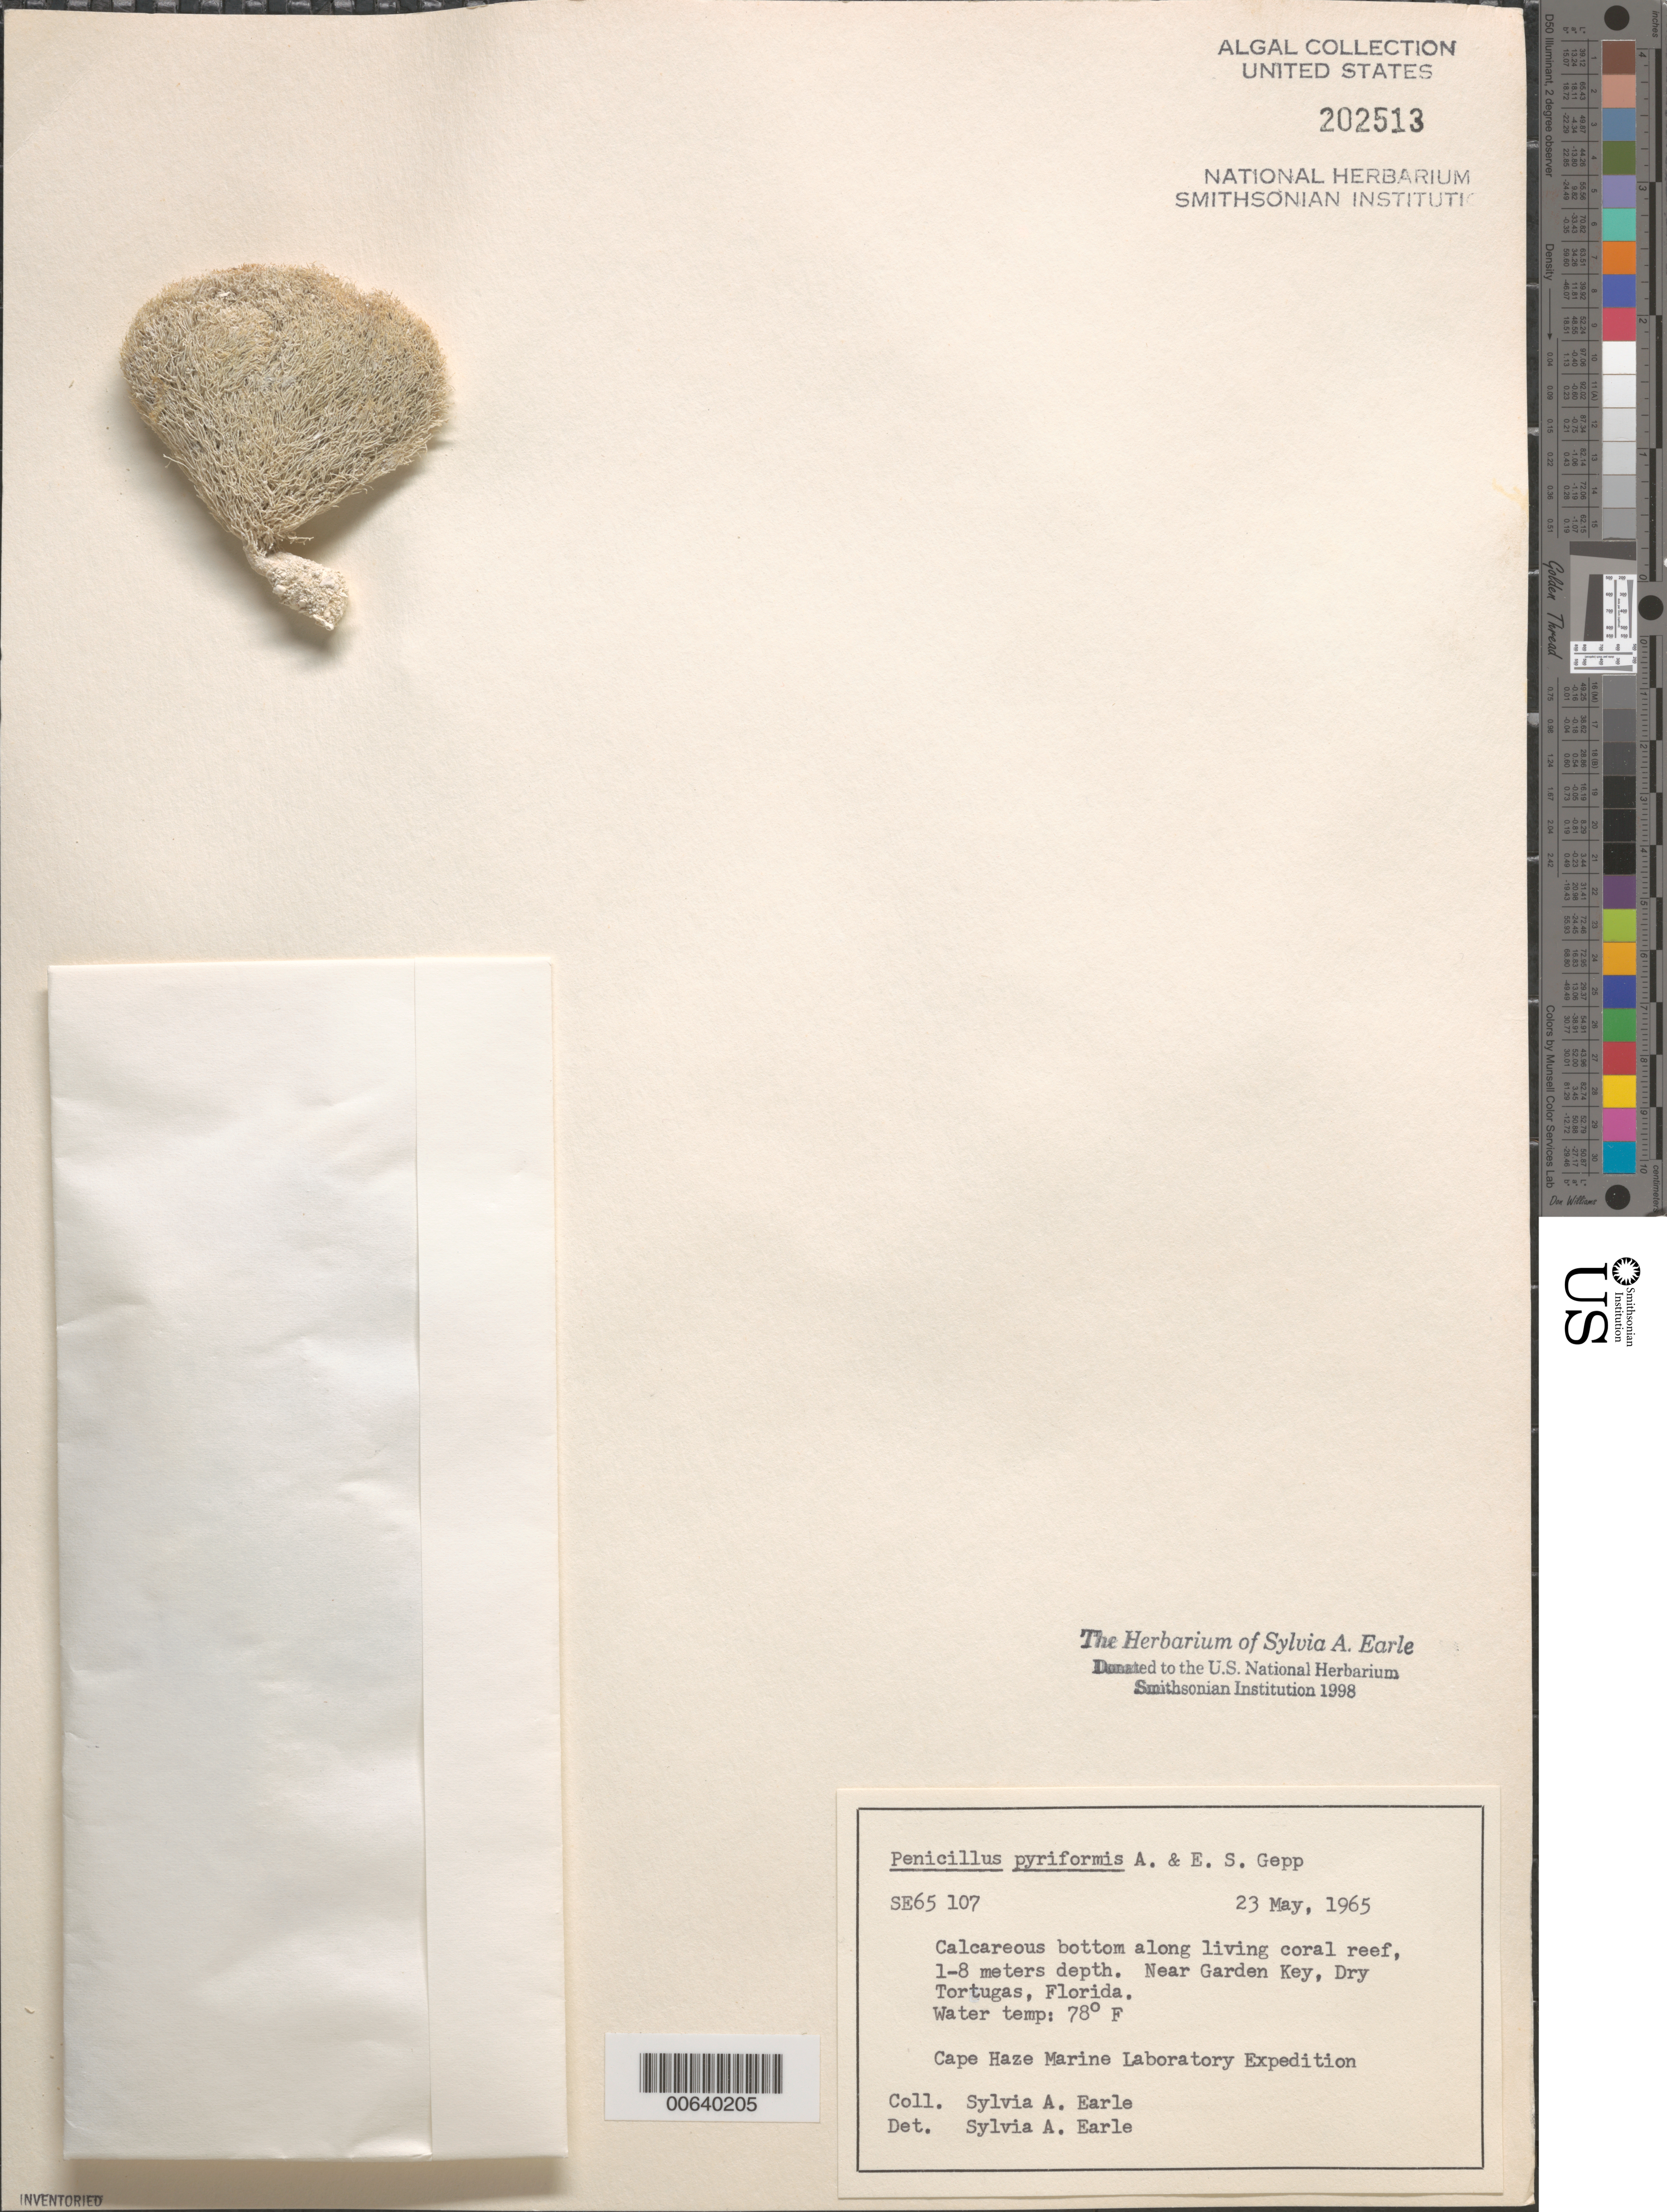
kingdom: Plantae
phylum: Chlorophyta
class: Ulvophyceae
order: Bryopsidales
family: Udoteaceae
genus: Penicillus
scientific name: Penicillus pyriformis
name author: A. Gepp & E. Gepp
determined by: Earle, S. A.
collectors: S. A. Earle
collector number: SE 65107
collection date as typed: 23 May 1965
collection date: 1965-05-23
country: United States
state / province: Florida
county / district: Monroe County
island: Dry Tortugas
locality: Near Garden Key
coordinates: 24 37.8'N, 82 52.35'W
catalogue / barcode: US 202513